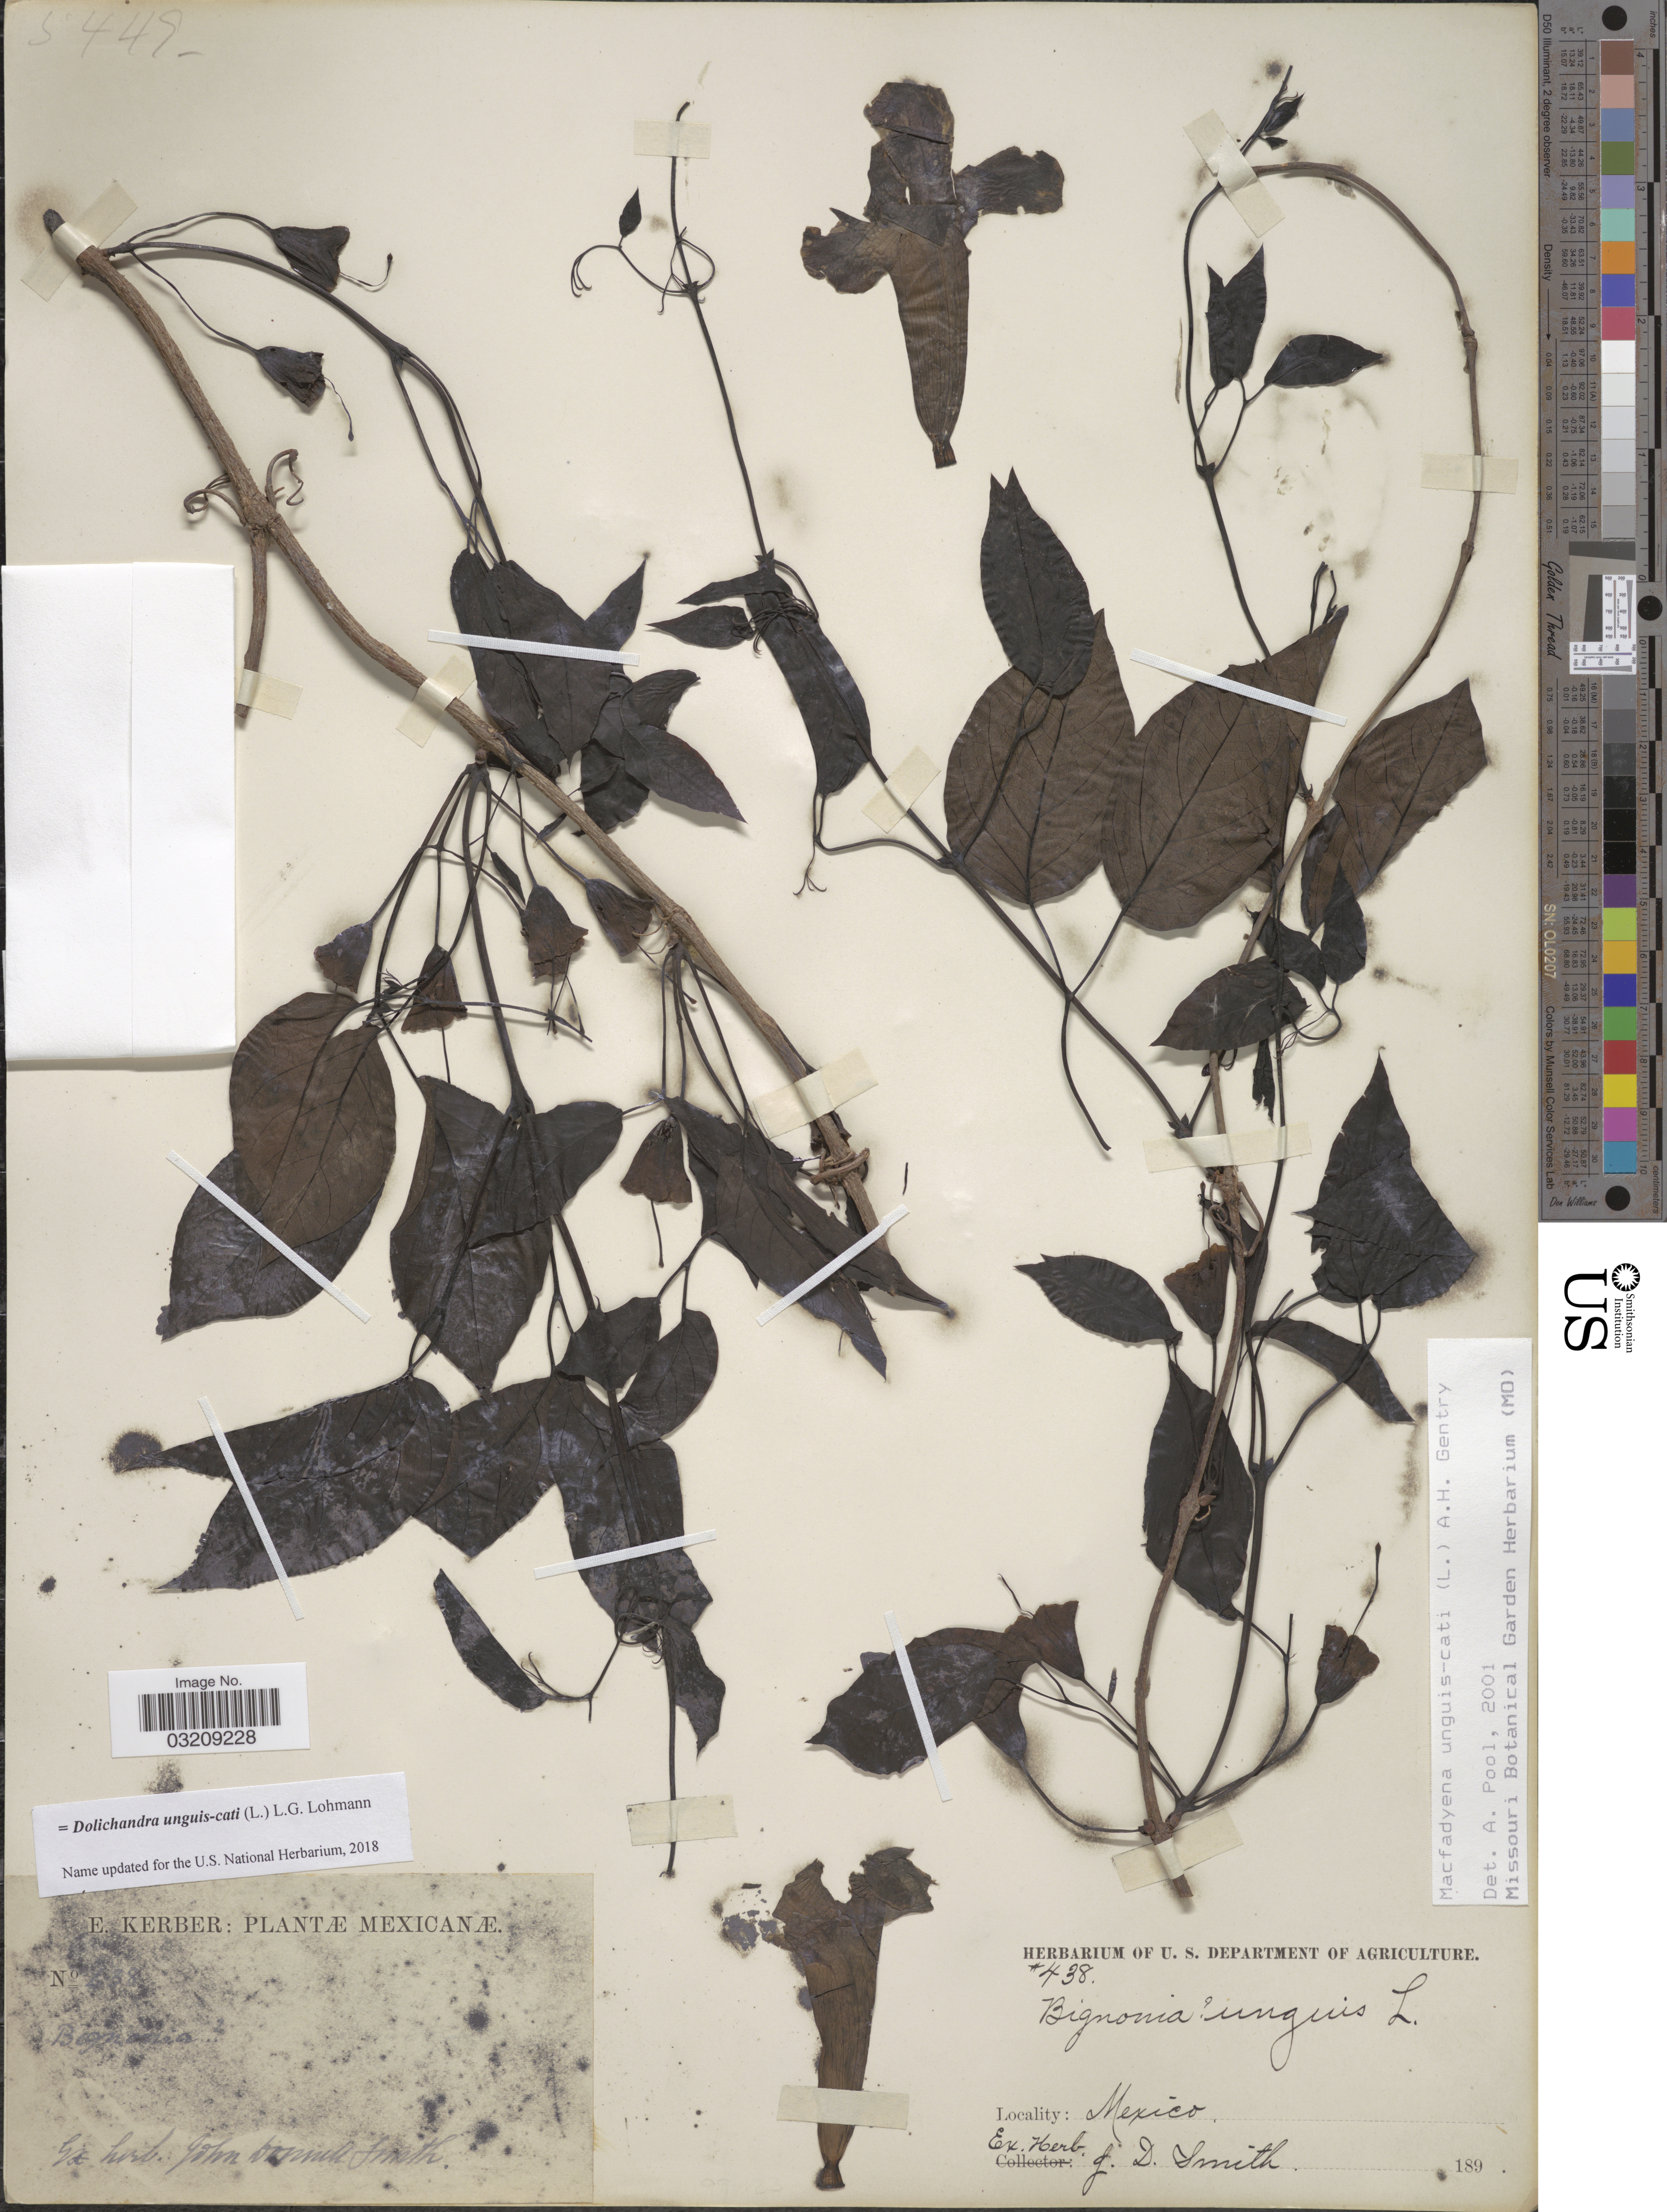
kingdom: Plantae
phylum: Tracheophyta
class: Magnoliopsida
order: Lamiales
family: Bignoniaceae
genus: Dolichandra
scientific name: Dolichandra unguis-cati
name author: (L.) L.G. Lohmann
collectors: ex Herb. John Donnell Smith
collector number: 438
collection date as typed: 189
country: Mexico